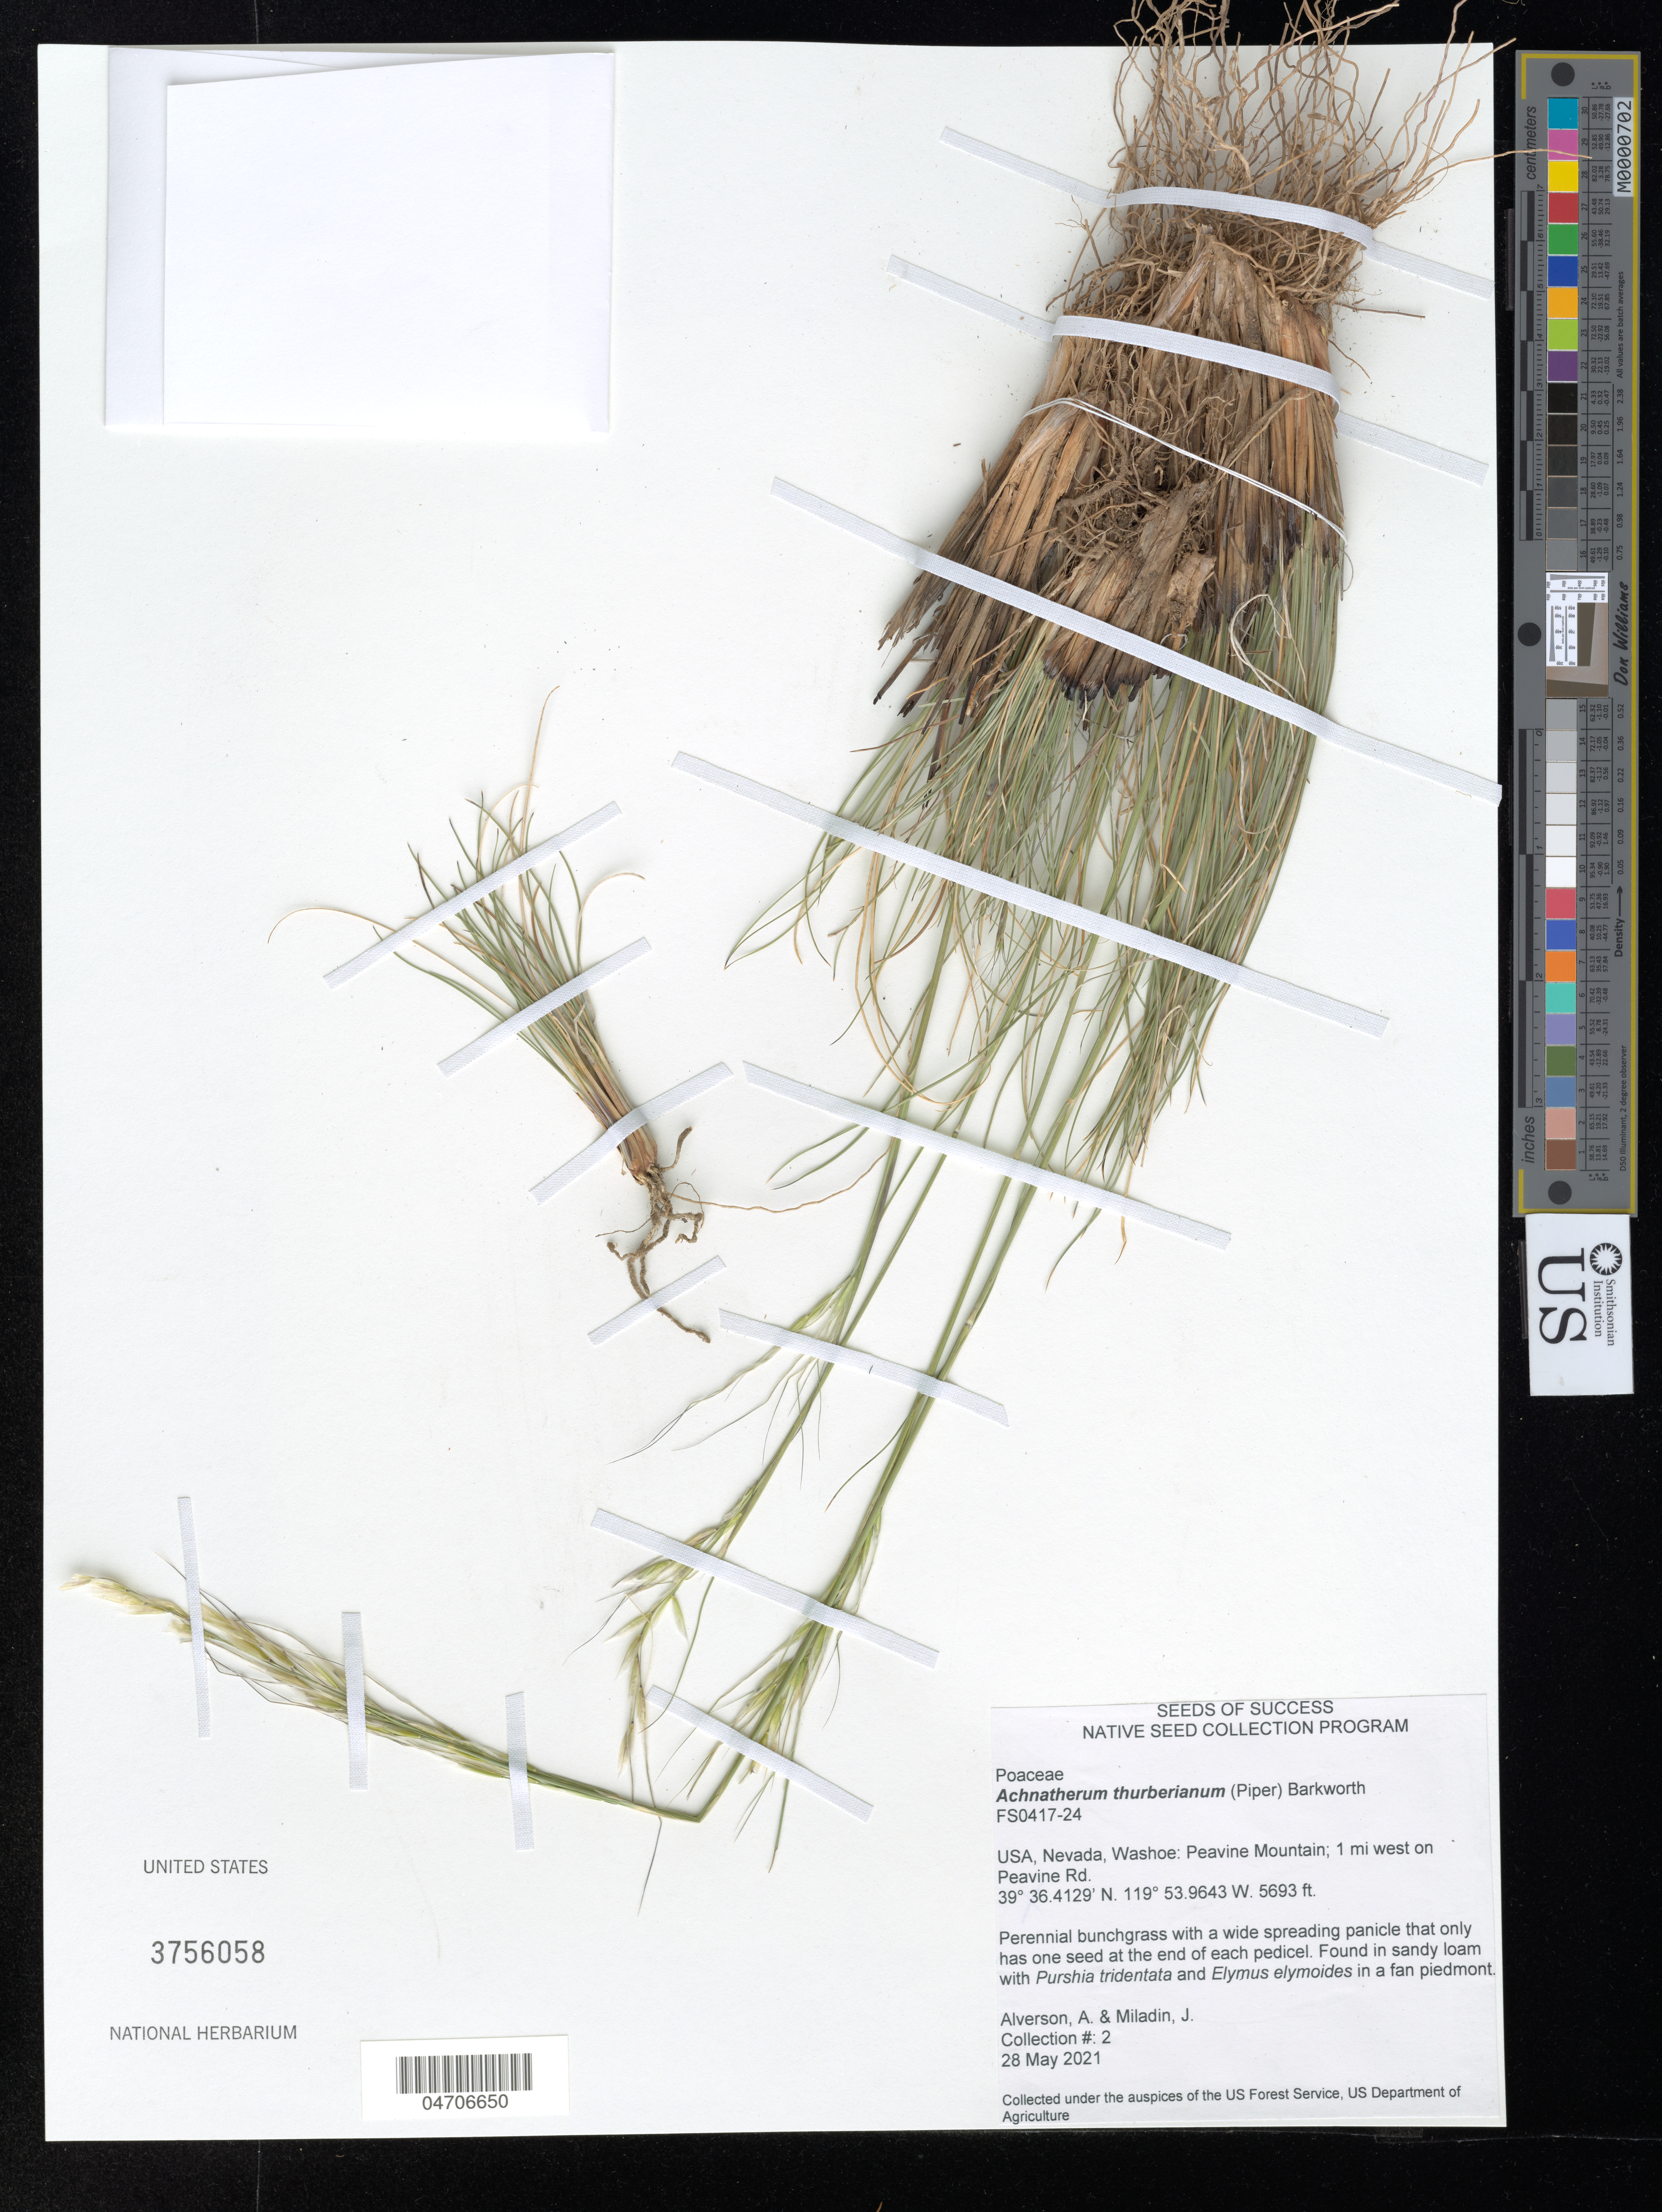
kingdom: Plantae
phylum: Tracheophyta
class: Liliopsida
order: Poales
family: Poaceae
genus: Achnatherum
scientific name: Achnatherum thurberianum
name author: (Piper) Barkworth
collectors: A. Alverson & J. Miladin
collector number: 2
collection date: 2021-05-28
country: United States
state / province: Nevada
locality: Washoe: Peavine Mountain; 1 mi west on Peavine Rd.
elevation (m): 1735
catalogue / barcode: US 3756058